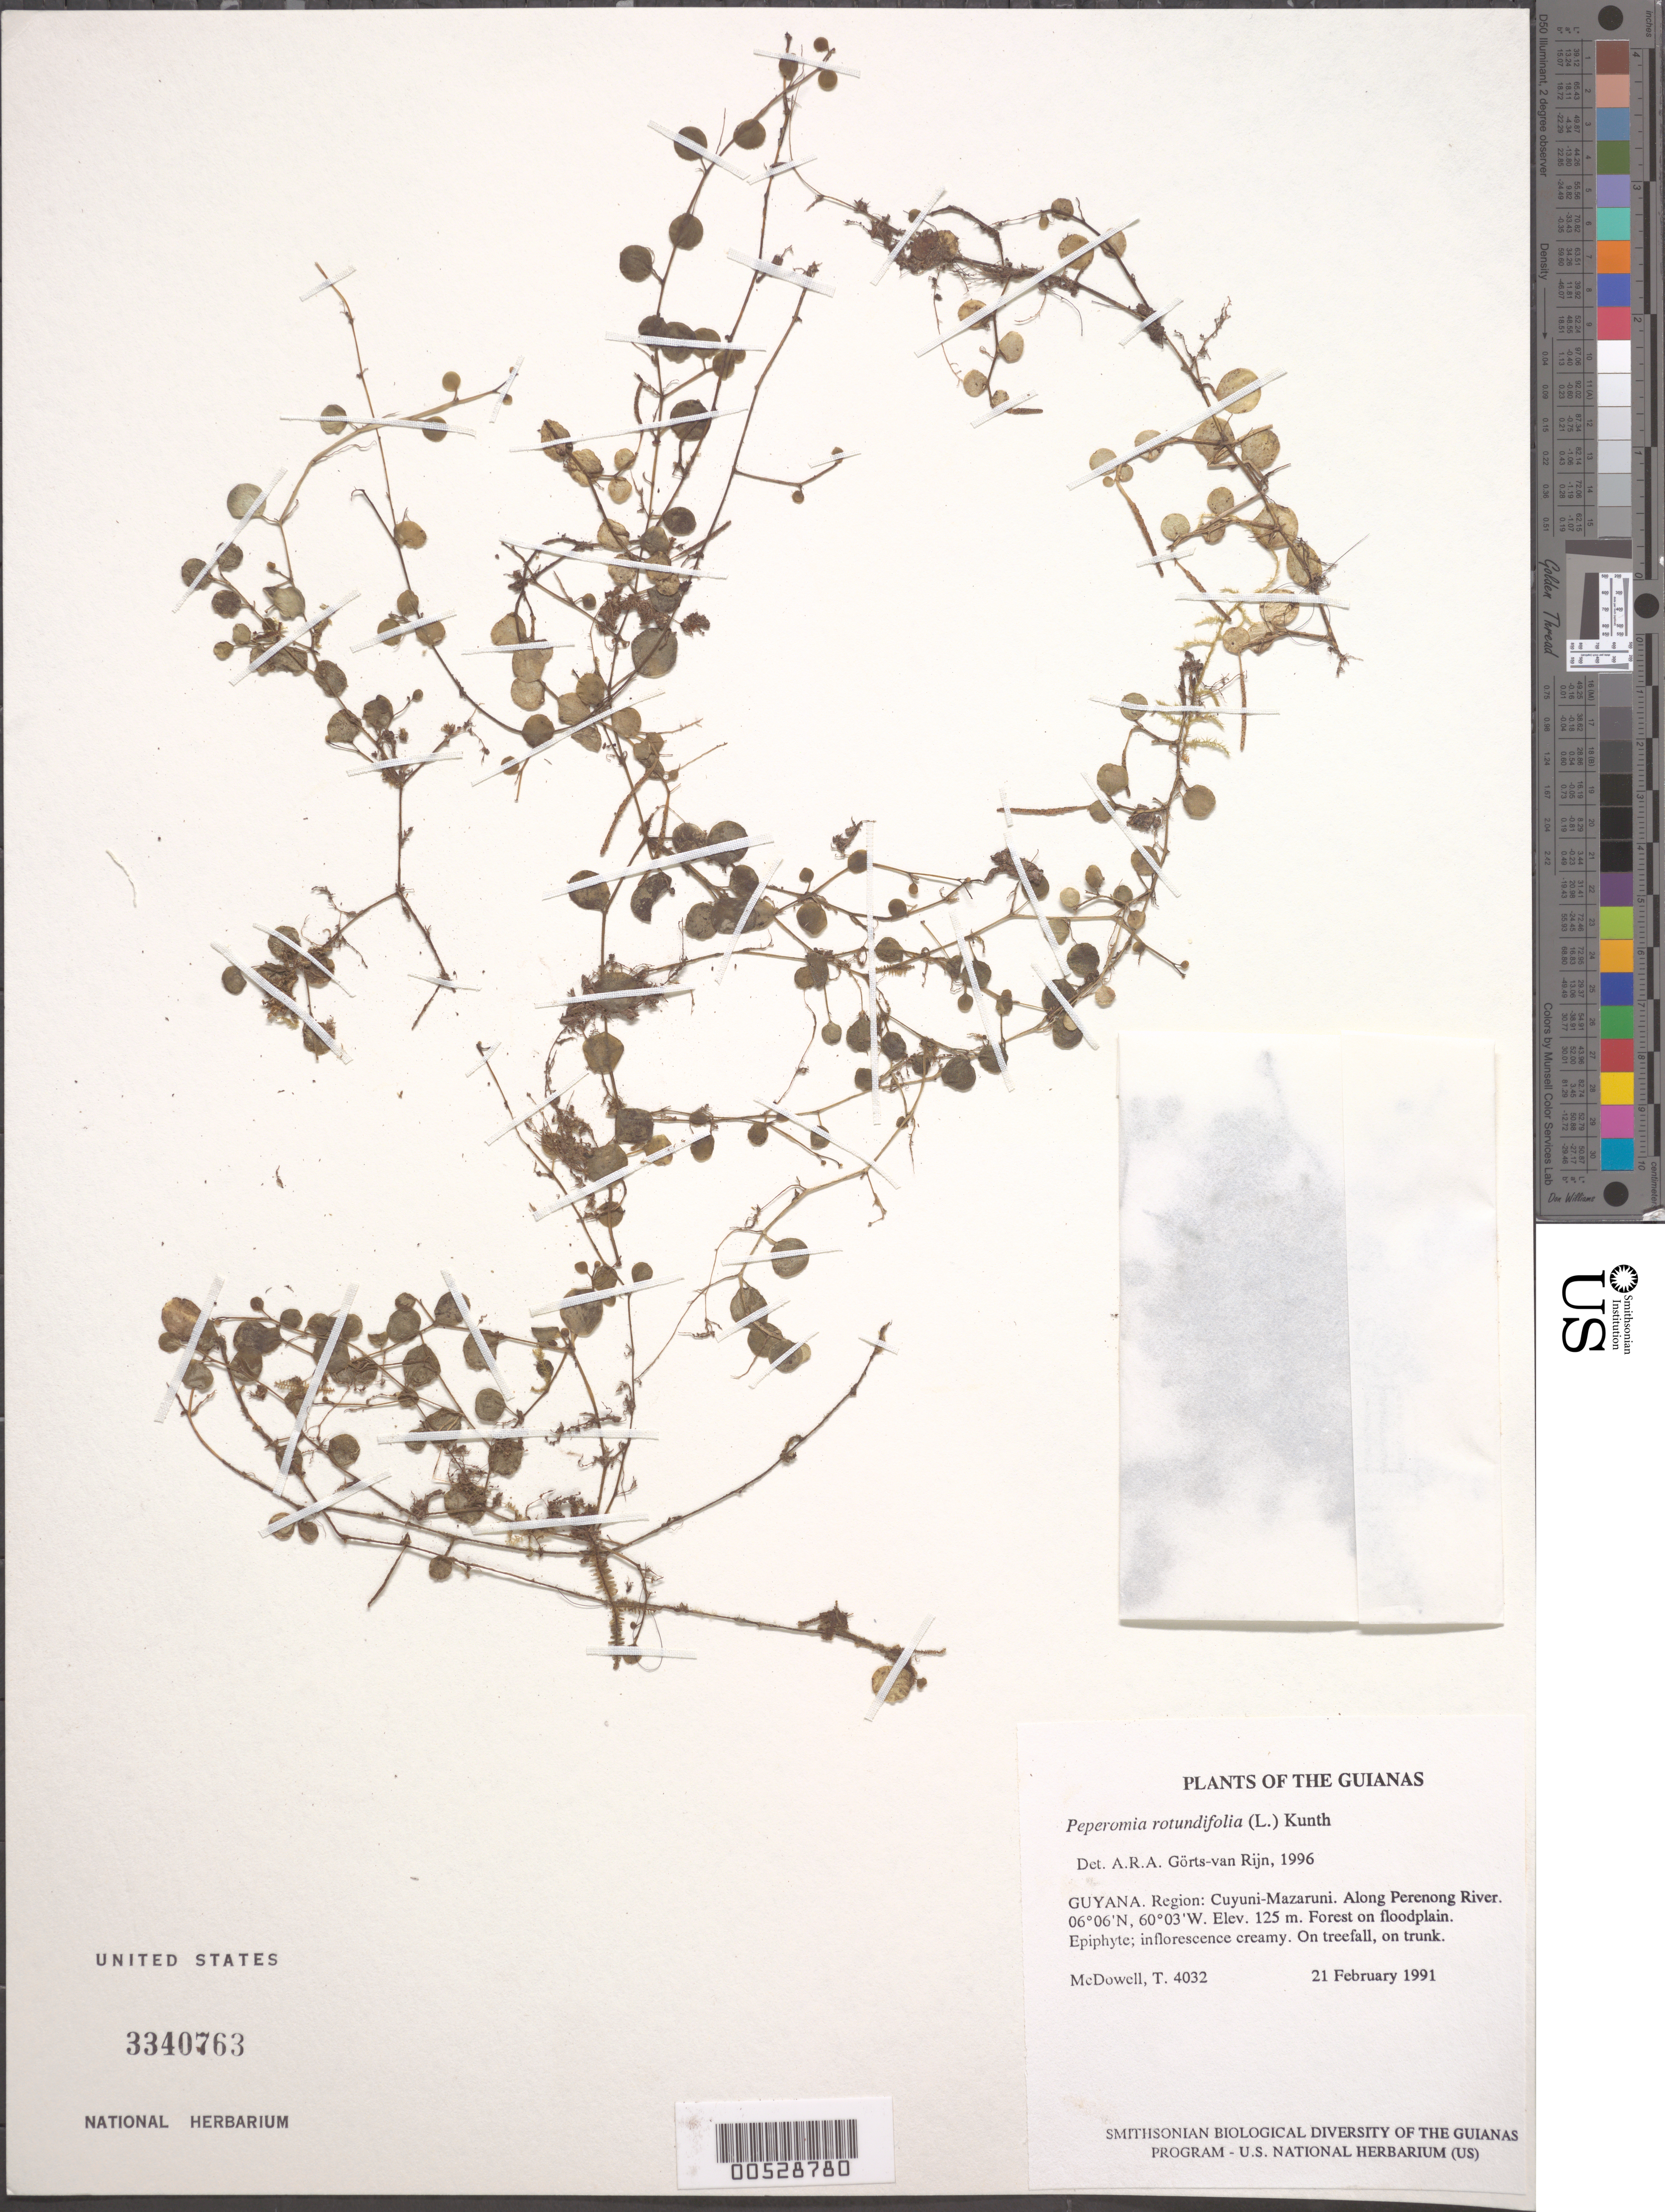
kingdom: Plantae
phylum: Tracheophyta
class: Magnoliopsida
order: Piperales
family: Piperaceae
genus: Peperomia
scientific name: Peperomia rotundifolia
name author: (L.) Kunth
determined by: Görts-van Rijn, A. R. A.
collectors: T. McDowell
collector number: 4032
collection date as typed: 21 February 1991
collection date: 1991-02-21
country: Guyana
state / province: Cuyuni-Mazaruni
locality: Along Perenong River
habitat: Forest on floodplain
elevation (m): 125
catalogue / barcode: US 3340763